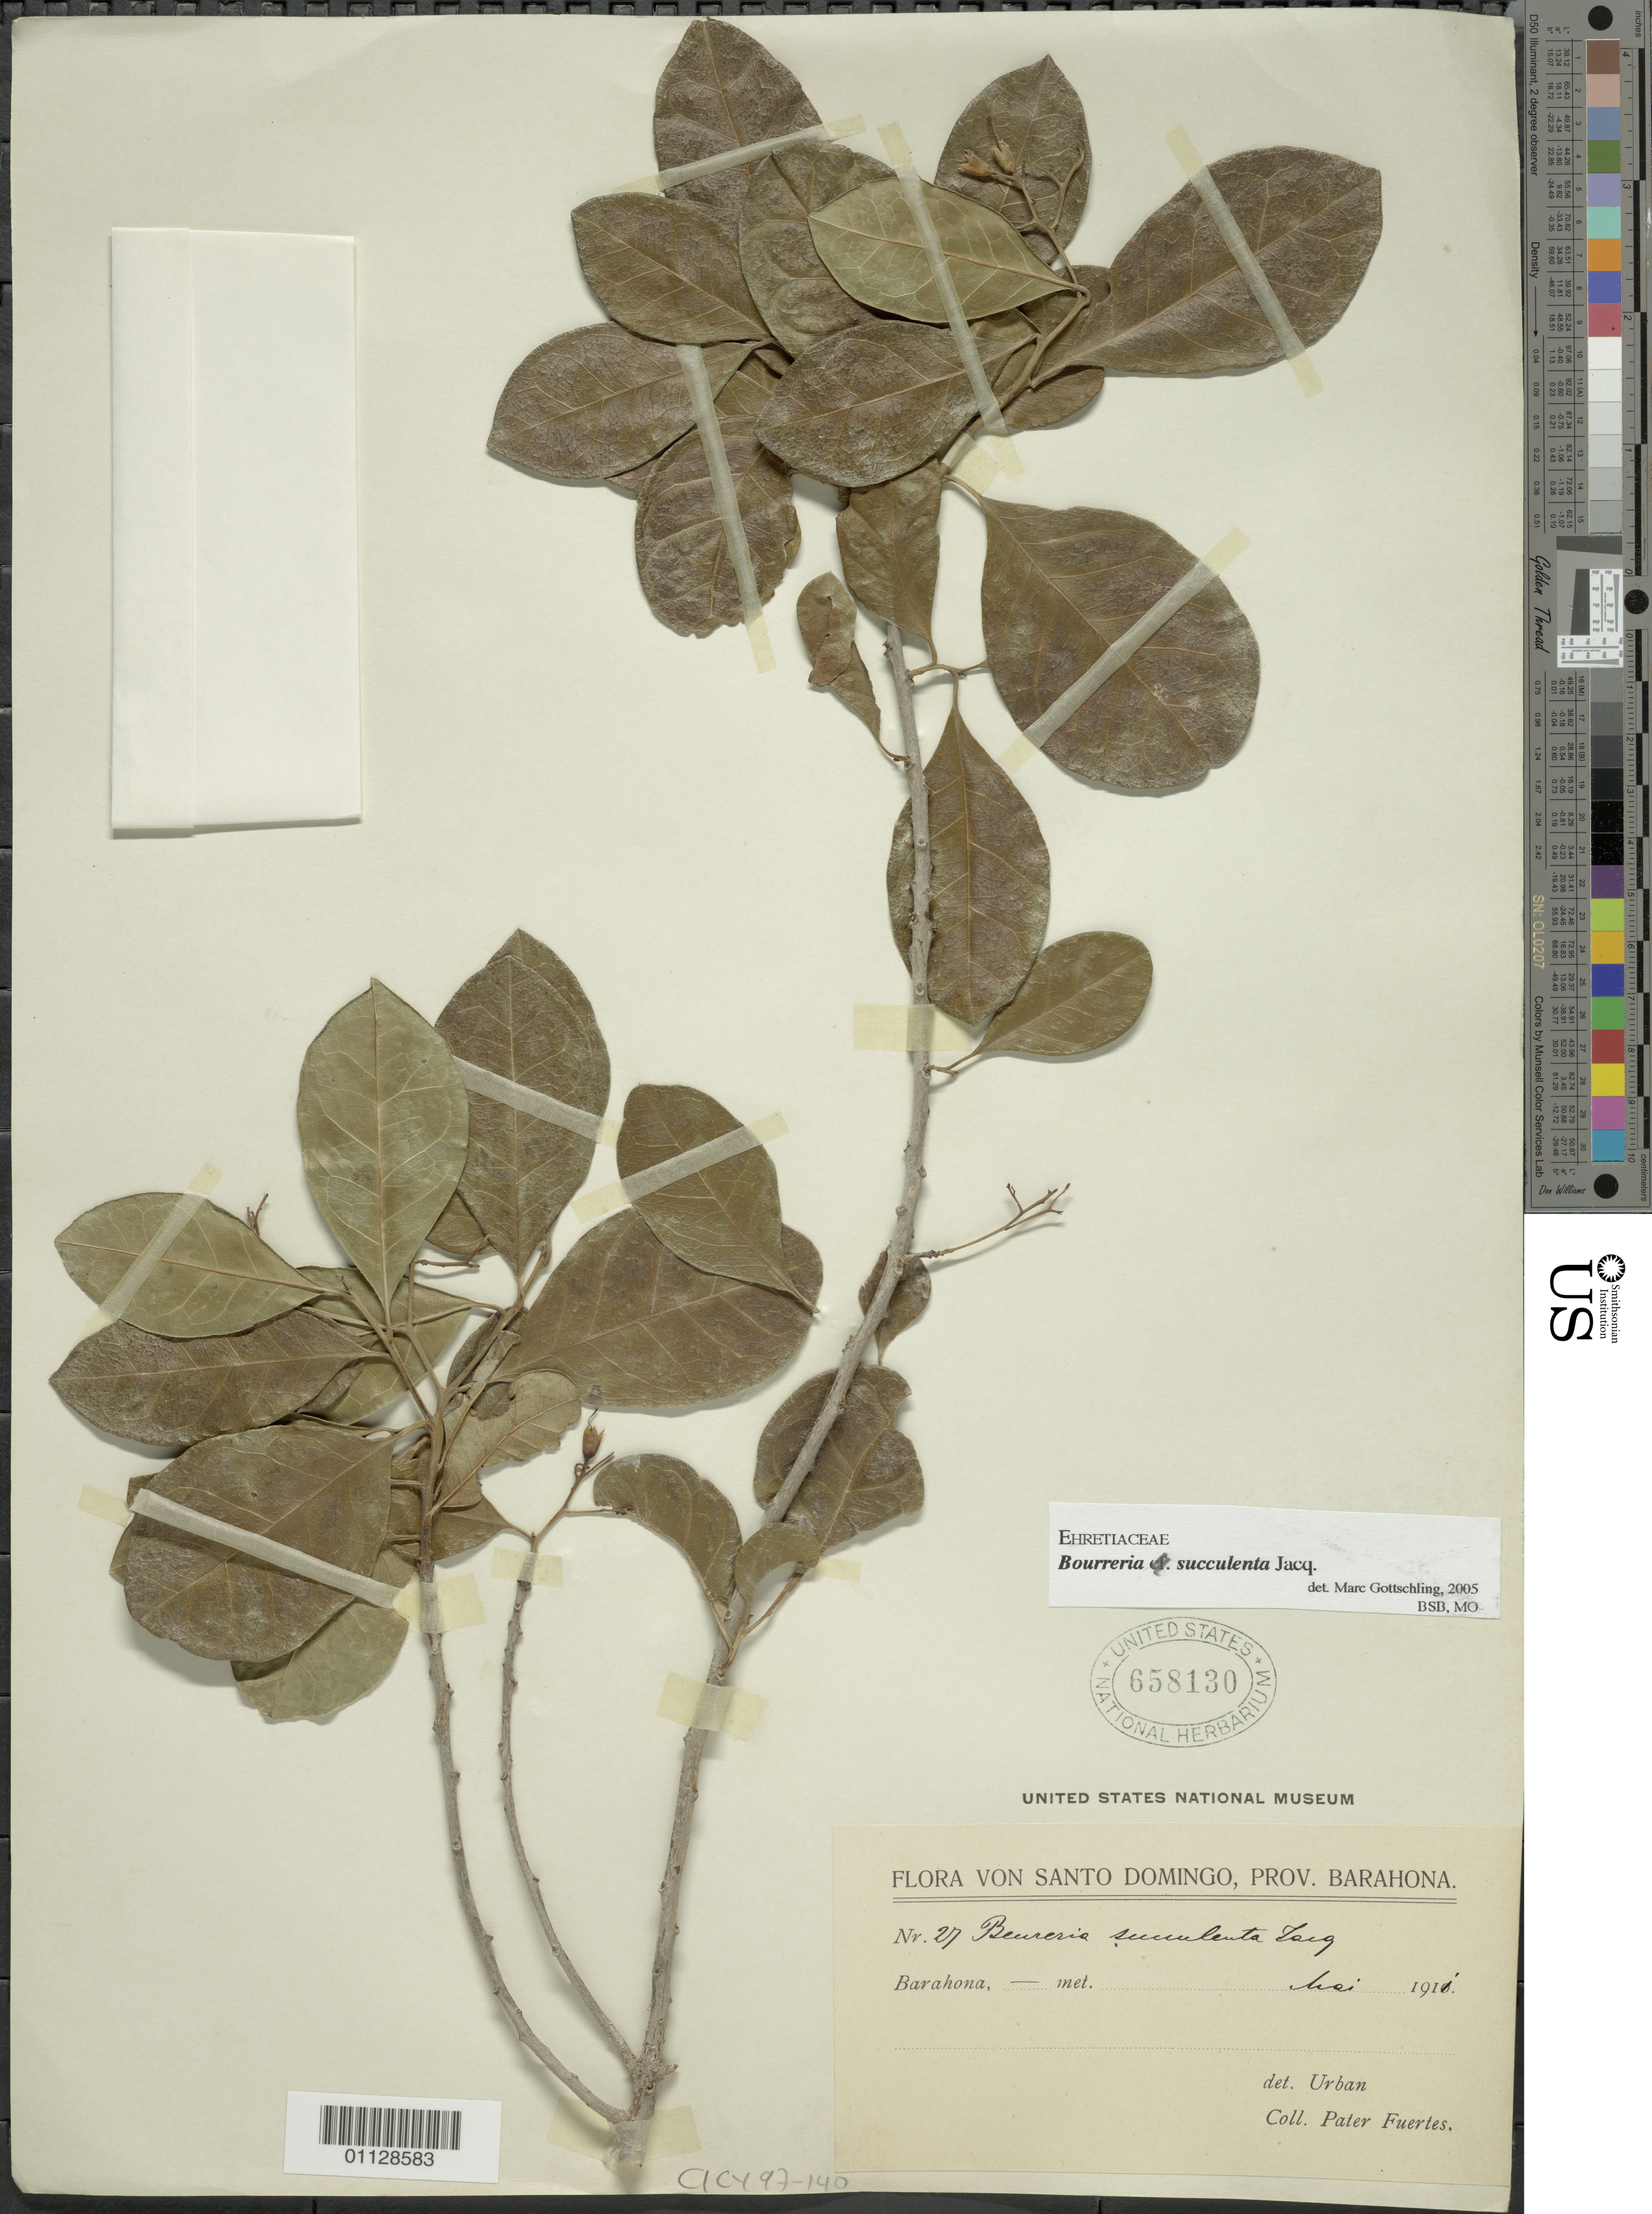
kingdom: Plantae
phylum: Tracheophyta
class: Magnoliopsida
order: Boraginales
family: Ehretiaceae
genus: Bourreria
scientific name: Bourreria succulenta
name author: Jacq.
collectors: M. D. Fuertes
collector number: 27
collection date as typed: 01 May 1911 to 31 May 1911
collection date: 1911-05-01/1911-05-31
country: Dominican Republic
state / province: Barahona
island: Hispaniola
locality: Santo Domingo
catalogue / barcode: US 658130